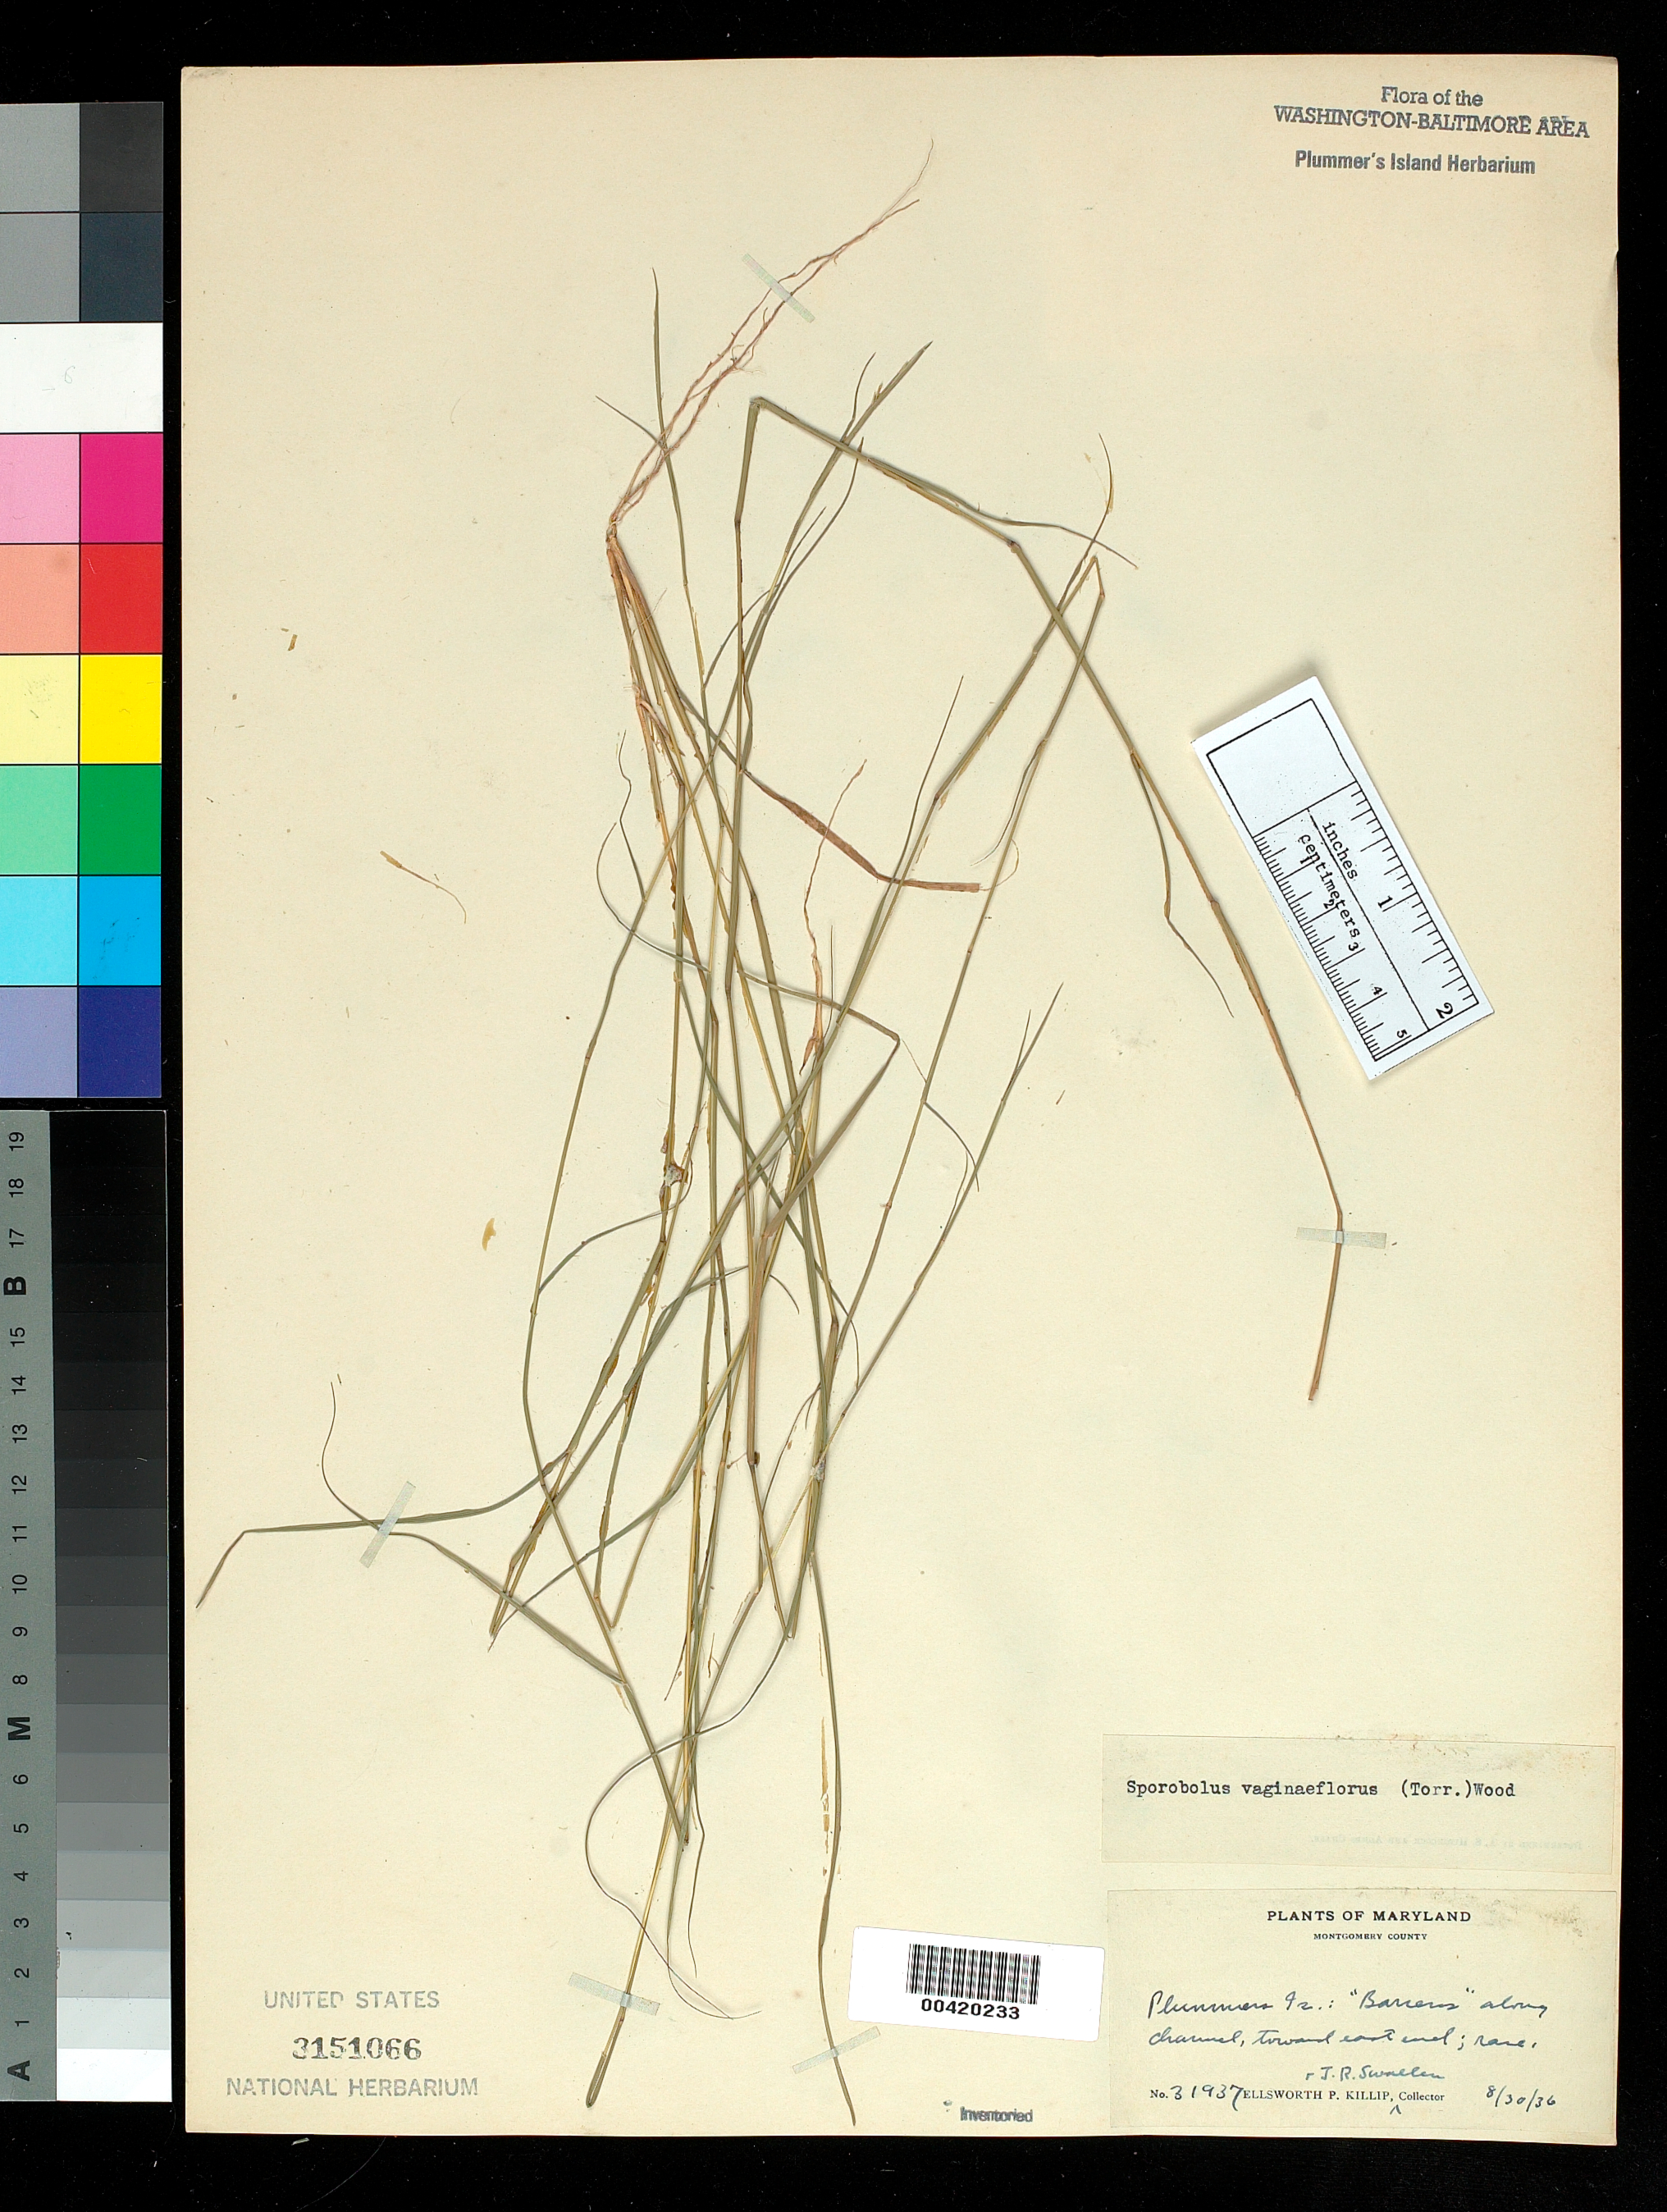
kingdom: Plantae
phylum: Tracheophyta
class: Liliopsida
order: Poales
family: Poaceae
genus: Sporobolus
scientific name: Sporobolus vaginiflorus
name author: (Torr. ex A. Gray) Alph. Wood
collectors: E. P. Killip & J. R. Swallen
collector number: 31937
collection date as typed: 30 Aug 1936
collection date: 1936-08-30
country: United States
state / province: Maryland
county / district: Montgomery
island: Plummers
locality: Plummer's Island; "barrens" along Channel, toward east end C. & O. Canal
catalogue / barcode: US 3151066